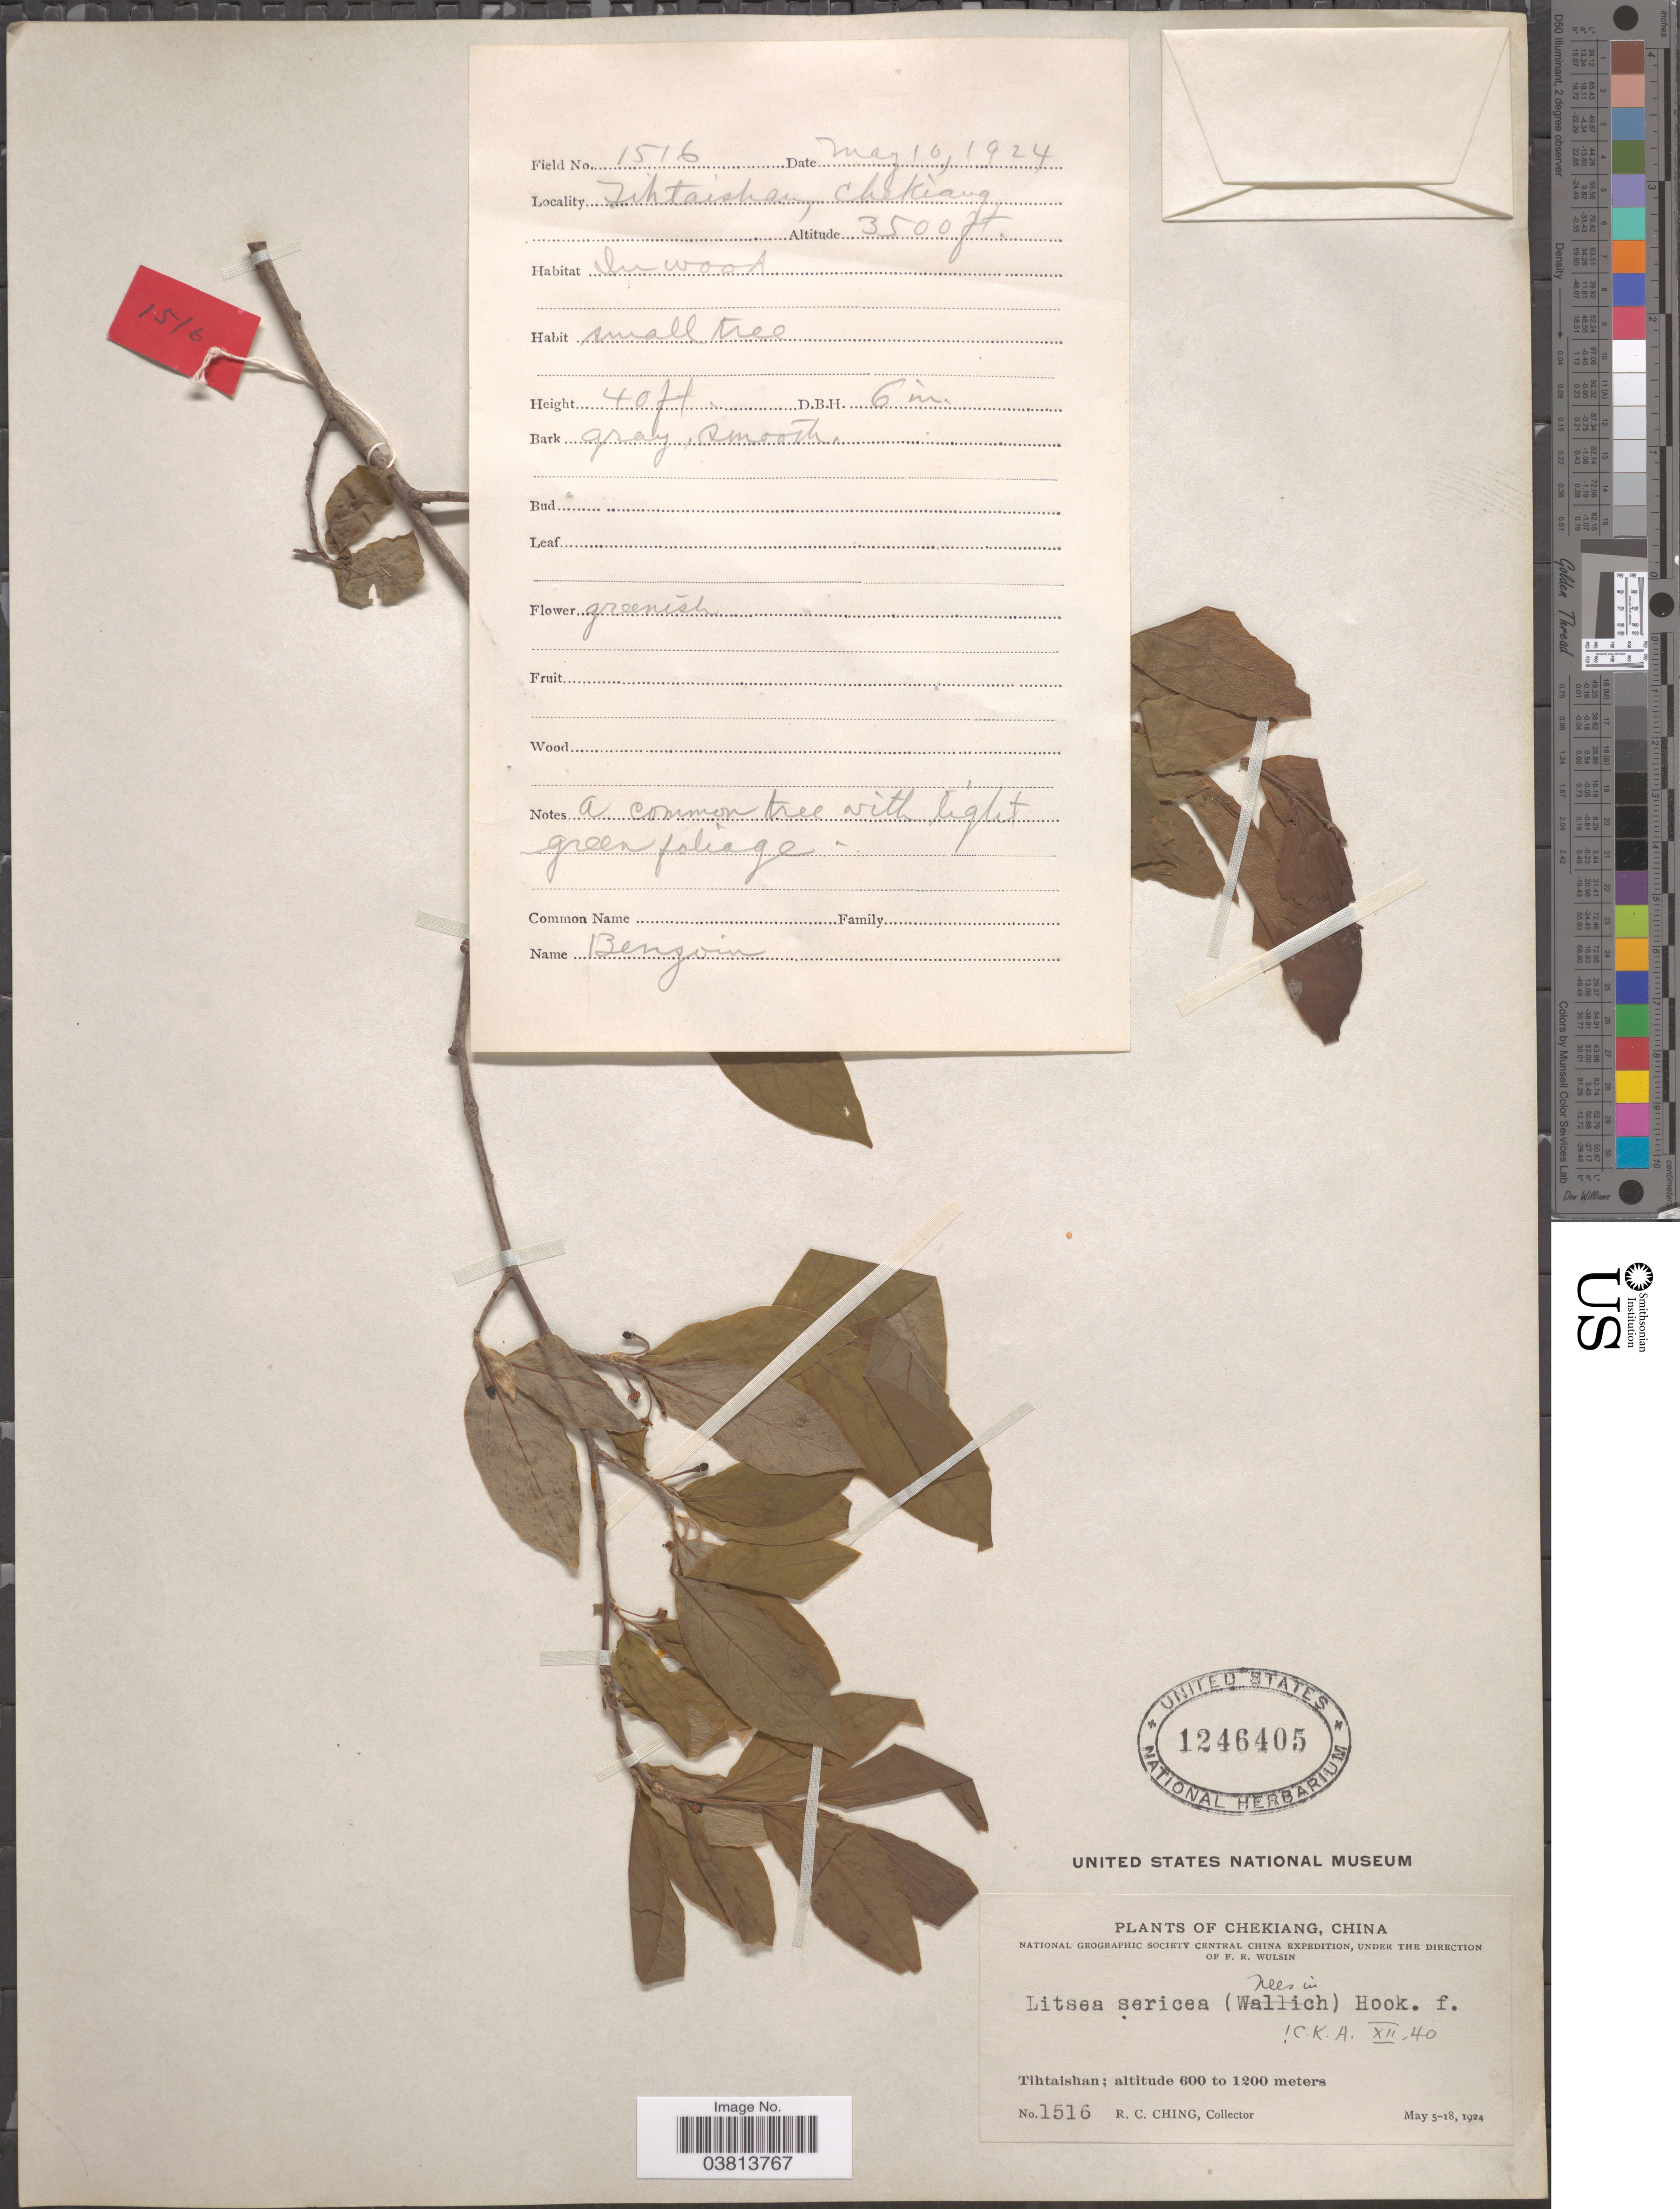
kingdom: Plantae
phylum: Tracheophyta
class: Magnoliopsida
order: Laurales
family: Lauraceae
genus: Litsea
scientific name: Litsea sericea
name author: (Wall. ex Nees) Hook. f.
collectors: R. C. Ching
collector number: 1516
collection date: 1924-05-10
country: China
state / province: Zhejiang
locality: Chekiang. Tihtaishan.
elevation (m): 1067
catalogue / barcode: US 1246405